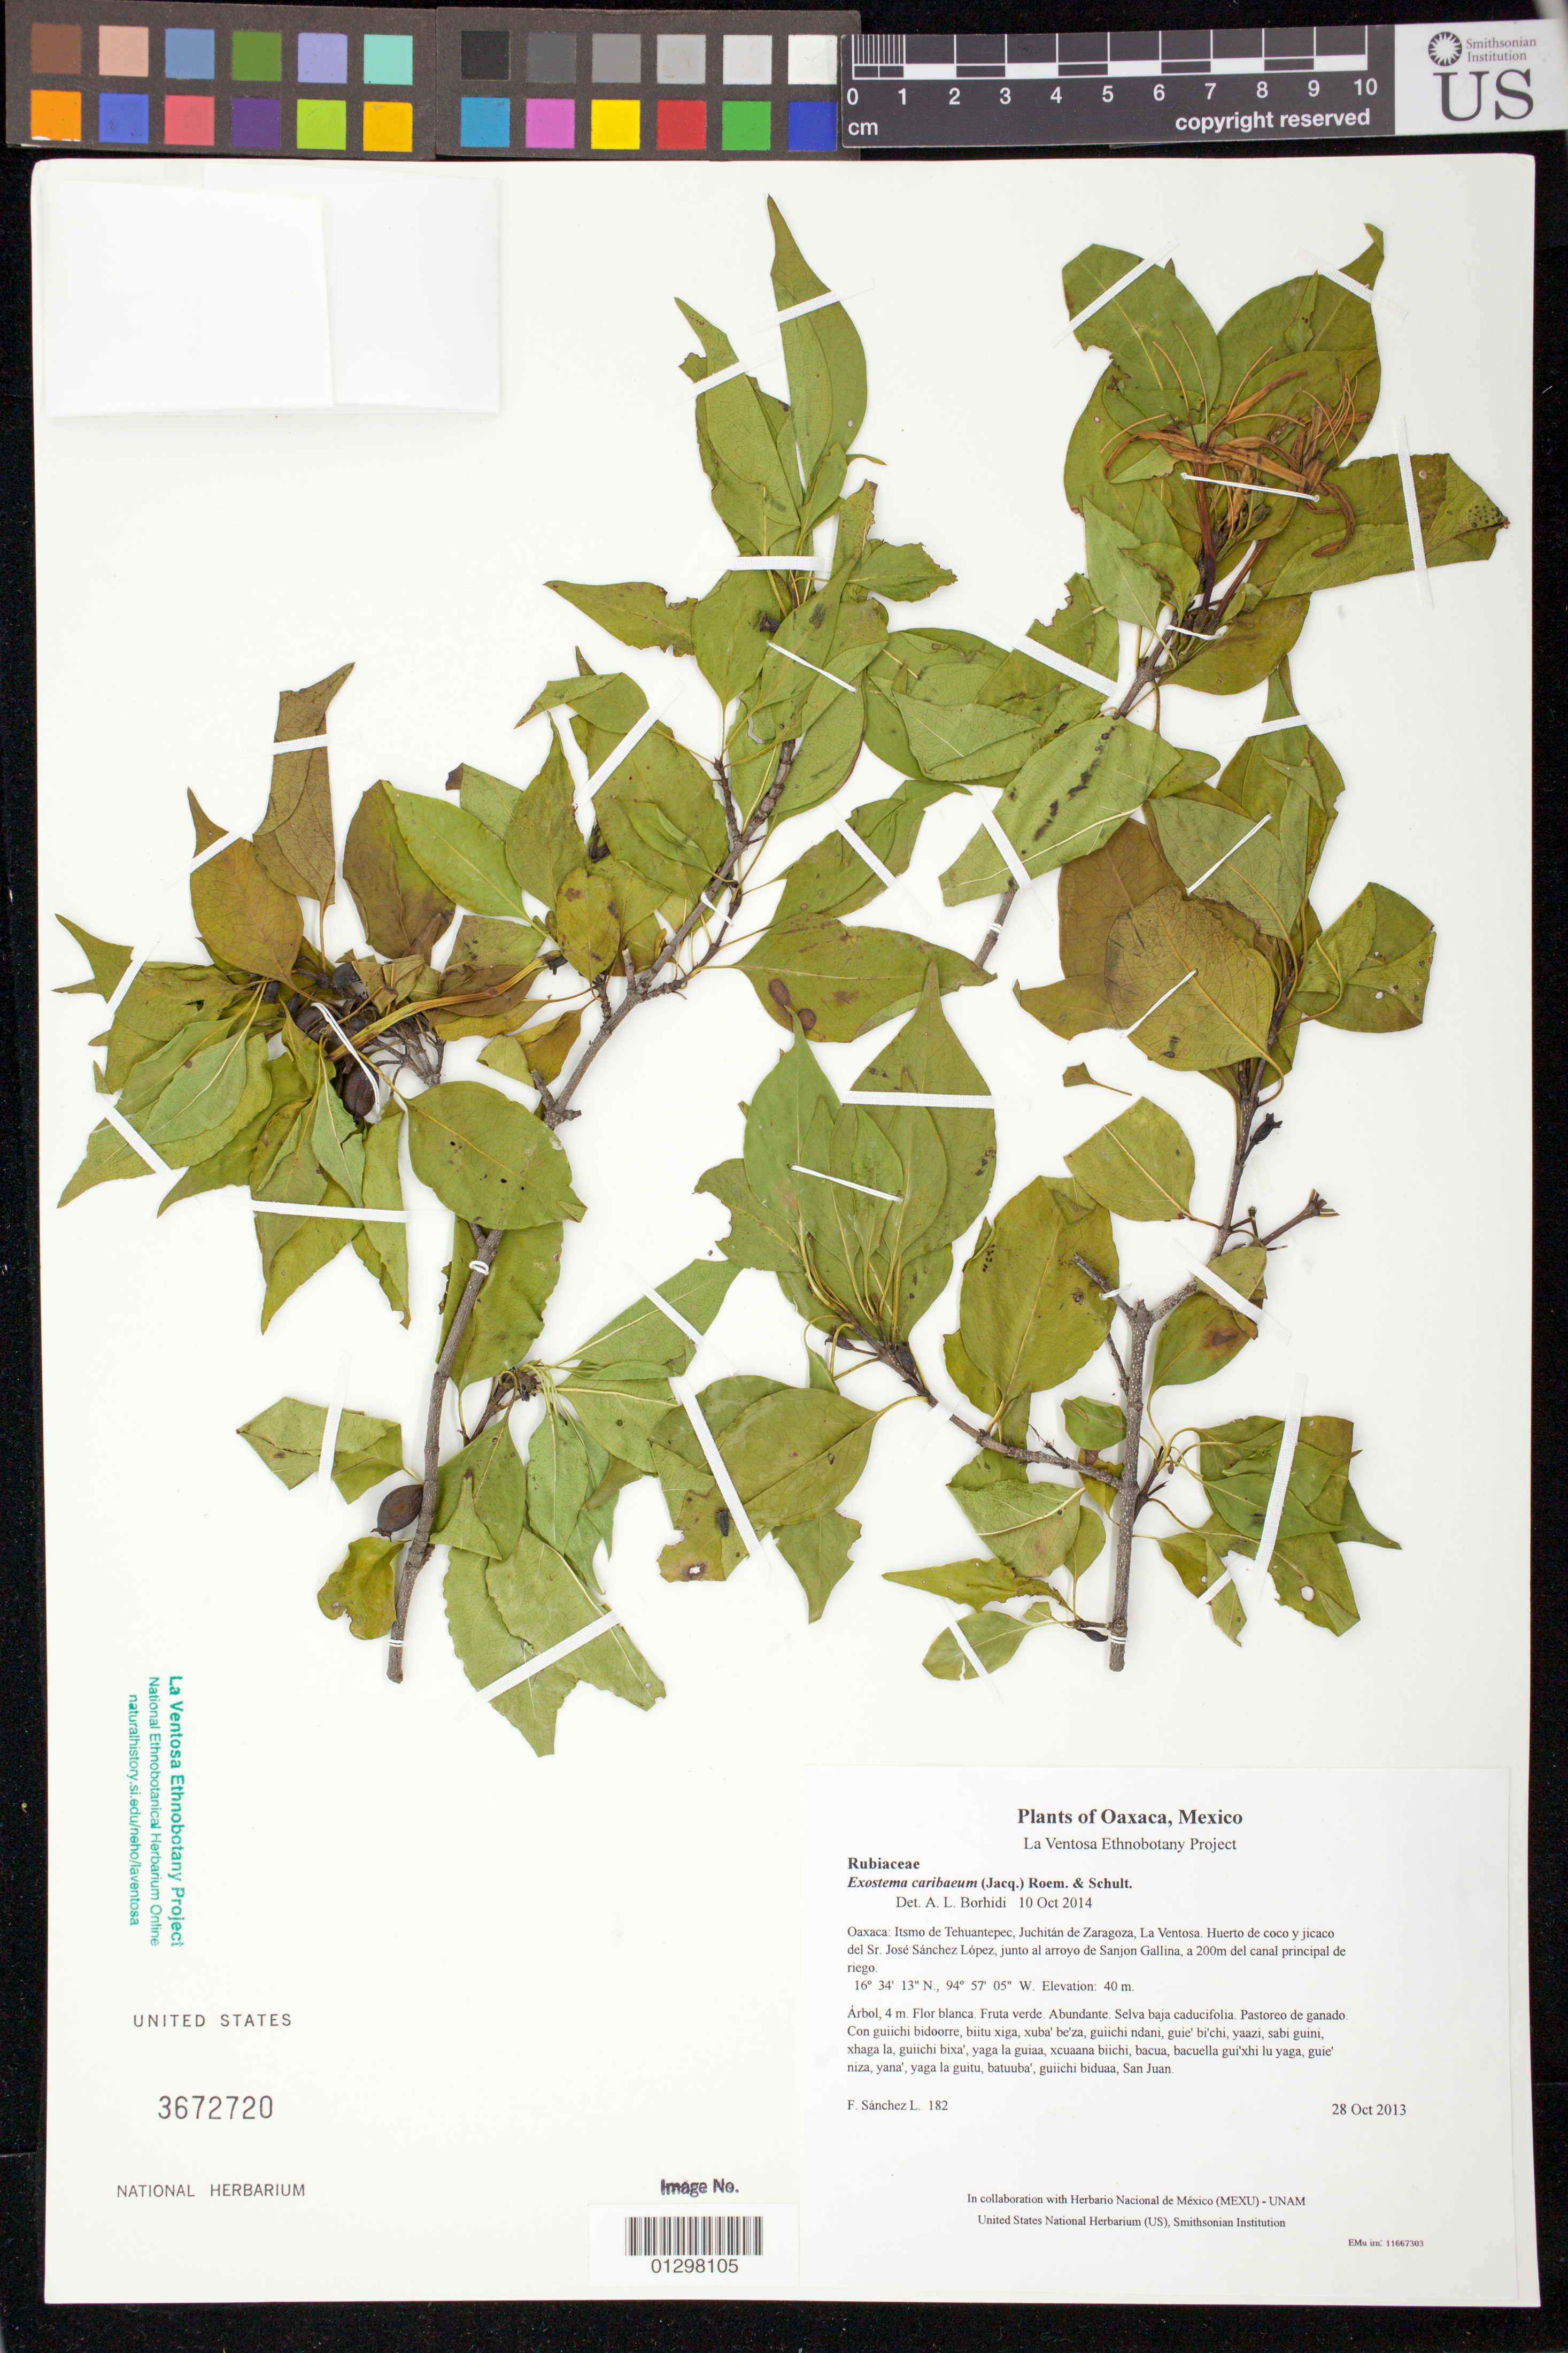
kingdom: Plantae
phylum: Tracheophyta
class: Magnoliopsida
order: Gentianales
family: Rubiaceae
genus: Exostema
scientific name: Exostema caribaeum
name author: (Jacq.) Roem. & Schult.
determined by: Borhidi, Attila L.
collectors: F. Sánchez L.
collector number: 182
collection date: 2013-10-28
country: Mexico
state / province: Oaxaca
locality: Itsmo de Tehuantepec, Juchitán de Zaragoza, La Ventosa. Huerto de coco y jicaco del Sr. José Sánchez López, junto al arroyo de Sanjon Gallina, a 200m del canal principal de riego.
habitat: Selva baja caducifolia. Pastoreo de ganado.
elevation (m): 40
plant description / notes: JEBOT, MEXU, SERO, US; Yaga. 4 m. Guie' naquichi'. Cuaananaxhi naga'. Stale.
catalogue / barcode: US 3672720